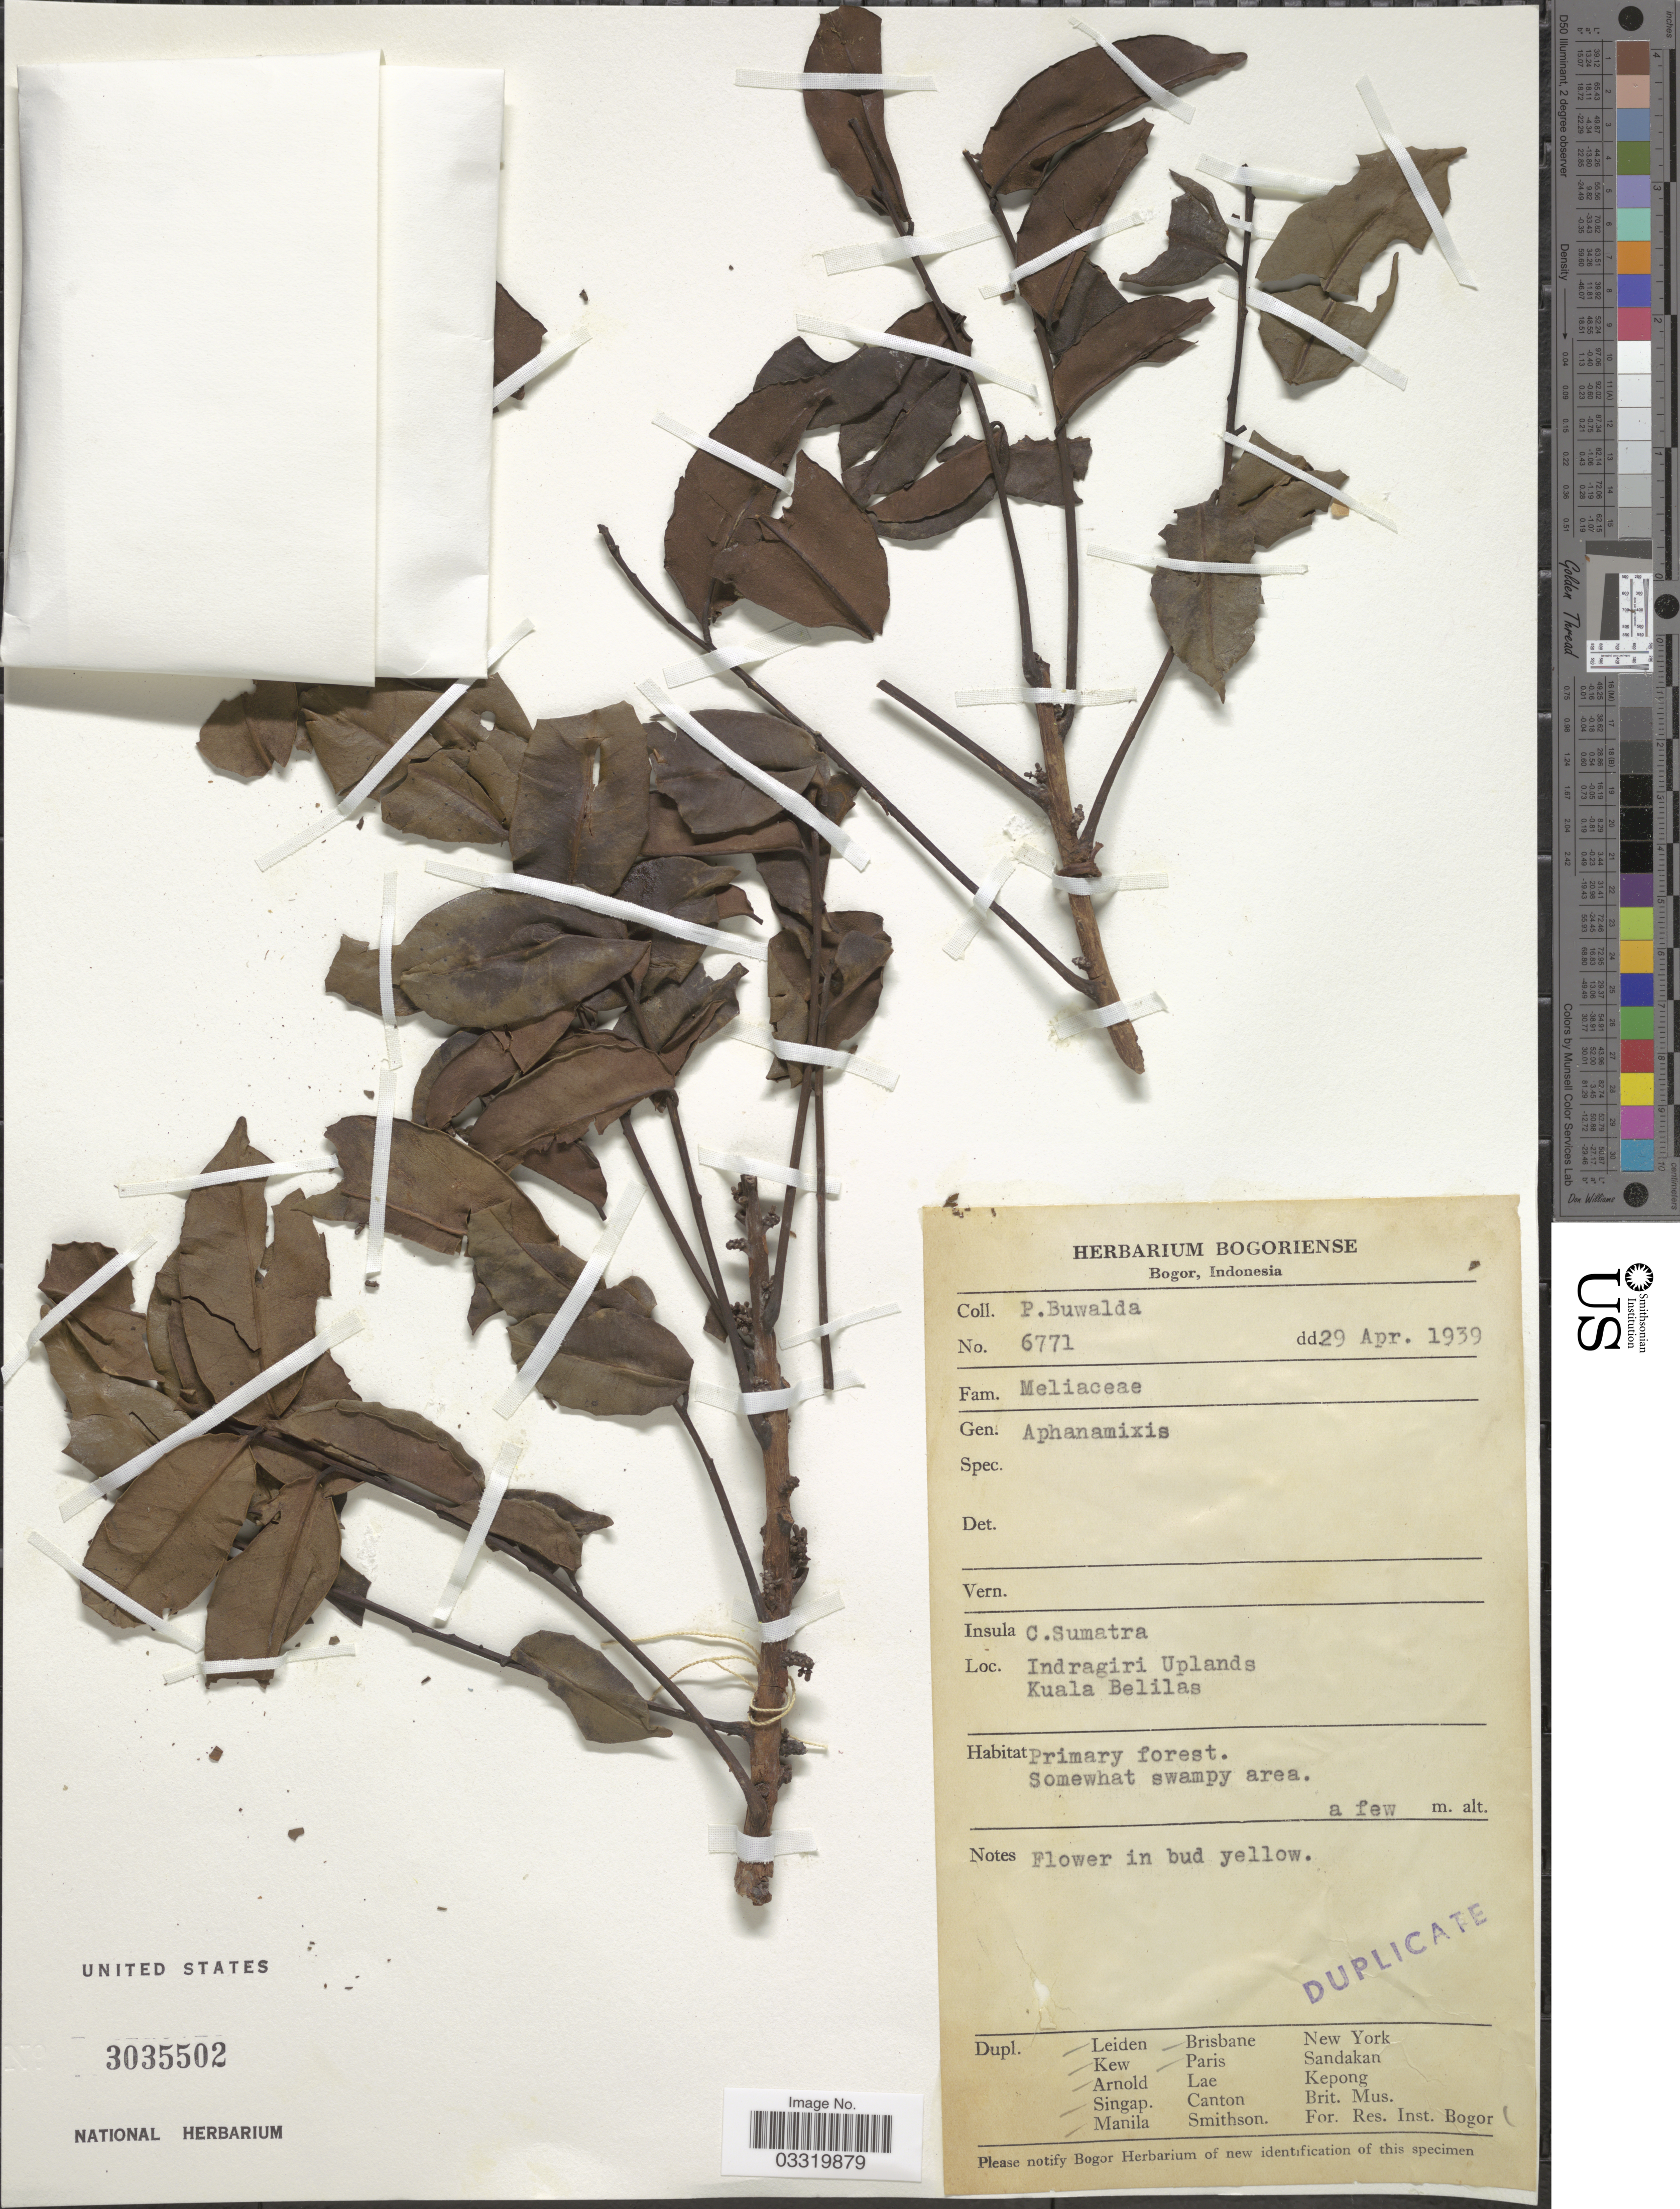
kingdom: Plantae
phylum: Tracheophyta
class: Magnoliopsida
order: Sapindales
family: Meliaceae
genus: Aphanamixis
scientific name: Aphanamixis sp.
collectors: P. Buwalda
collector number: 6771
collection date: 1939-04-29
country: Indonesia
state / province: Sumatra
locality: Island C. Sumatra, Indragiri Uplands, Kuala Belilas.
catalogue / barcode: US 3035502